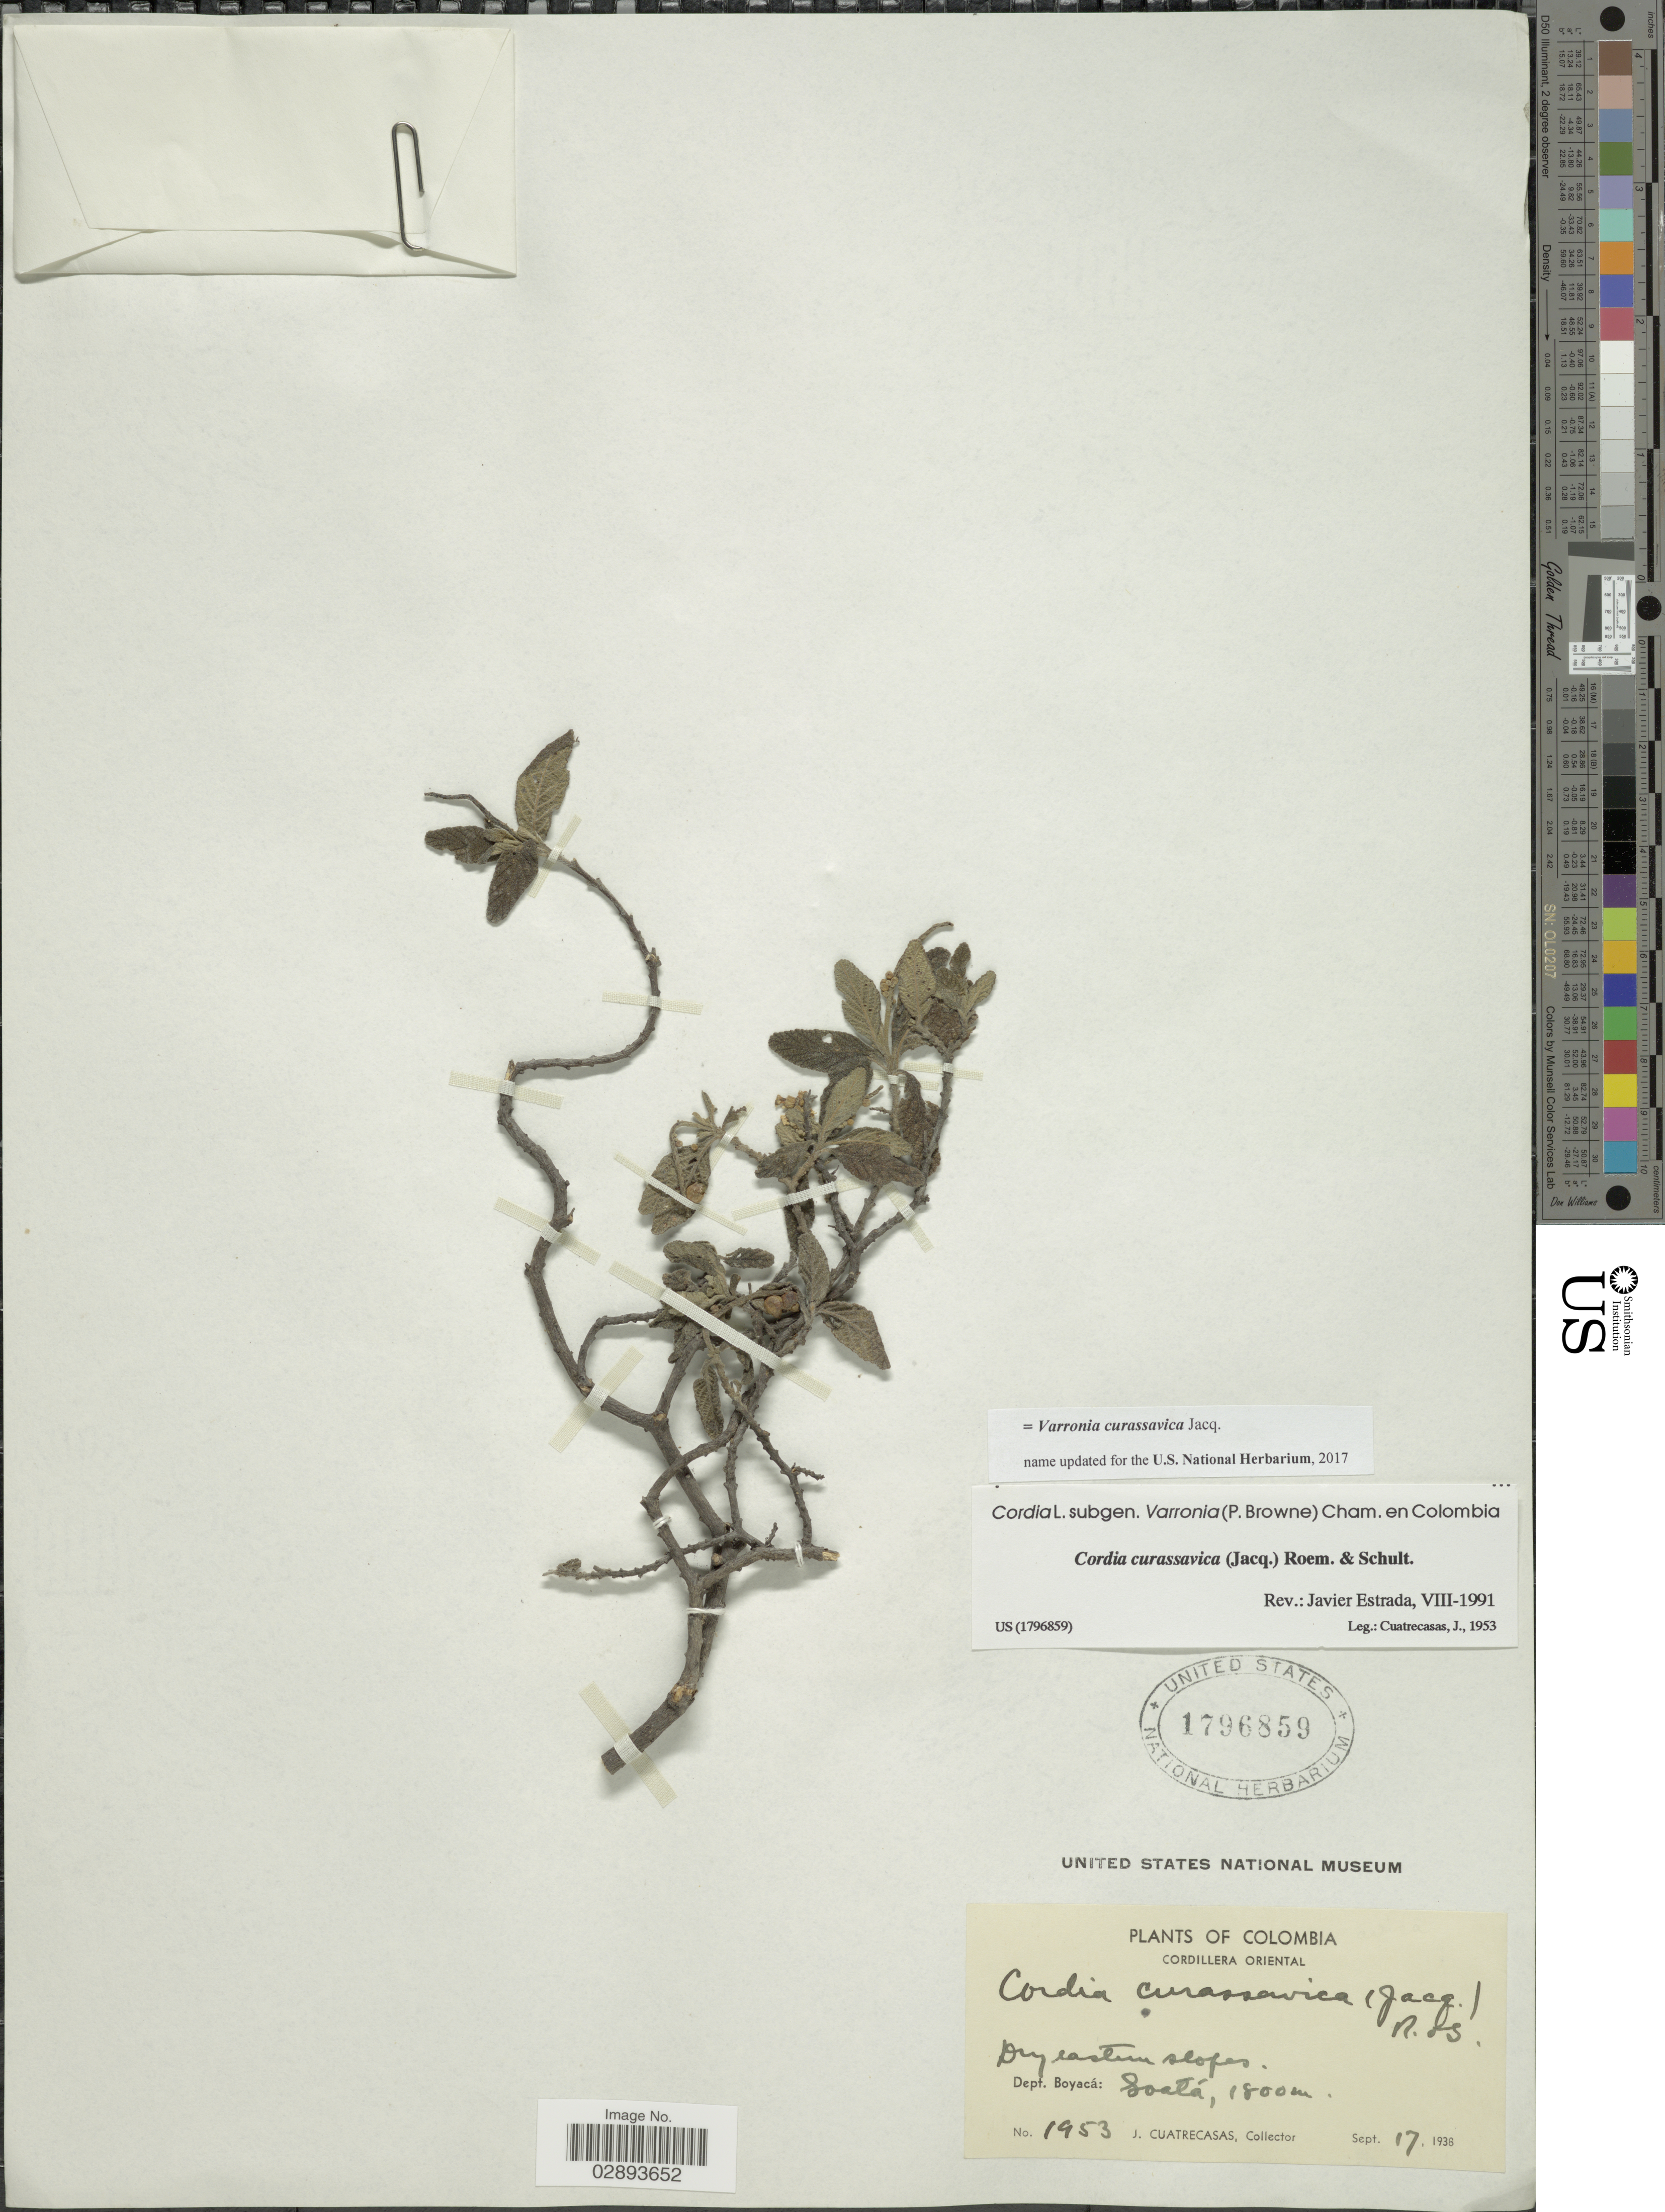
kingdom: Plantae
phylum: Tracheophyta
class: Magnoliopsida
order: Boraginales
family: Cordiaceae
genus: Varronia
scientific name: Varronia curassavica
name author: Jacq.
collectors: J. Cuatrecasas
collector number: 1953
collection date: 1938-09-17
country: Colombia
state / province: Boyacá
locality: Cordillera Oriental, Dept. Boyacá: Soatá, Dry eastern slopes.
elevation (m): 1800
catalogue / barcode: US 1796859